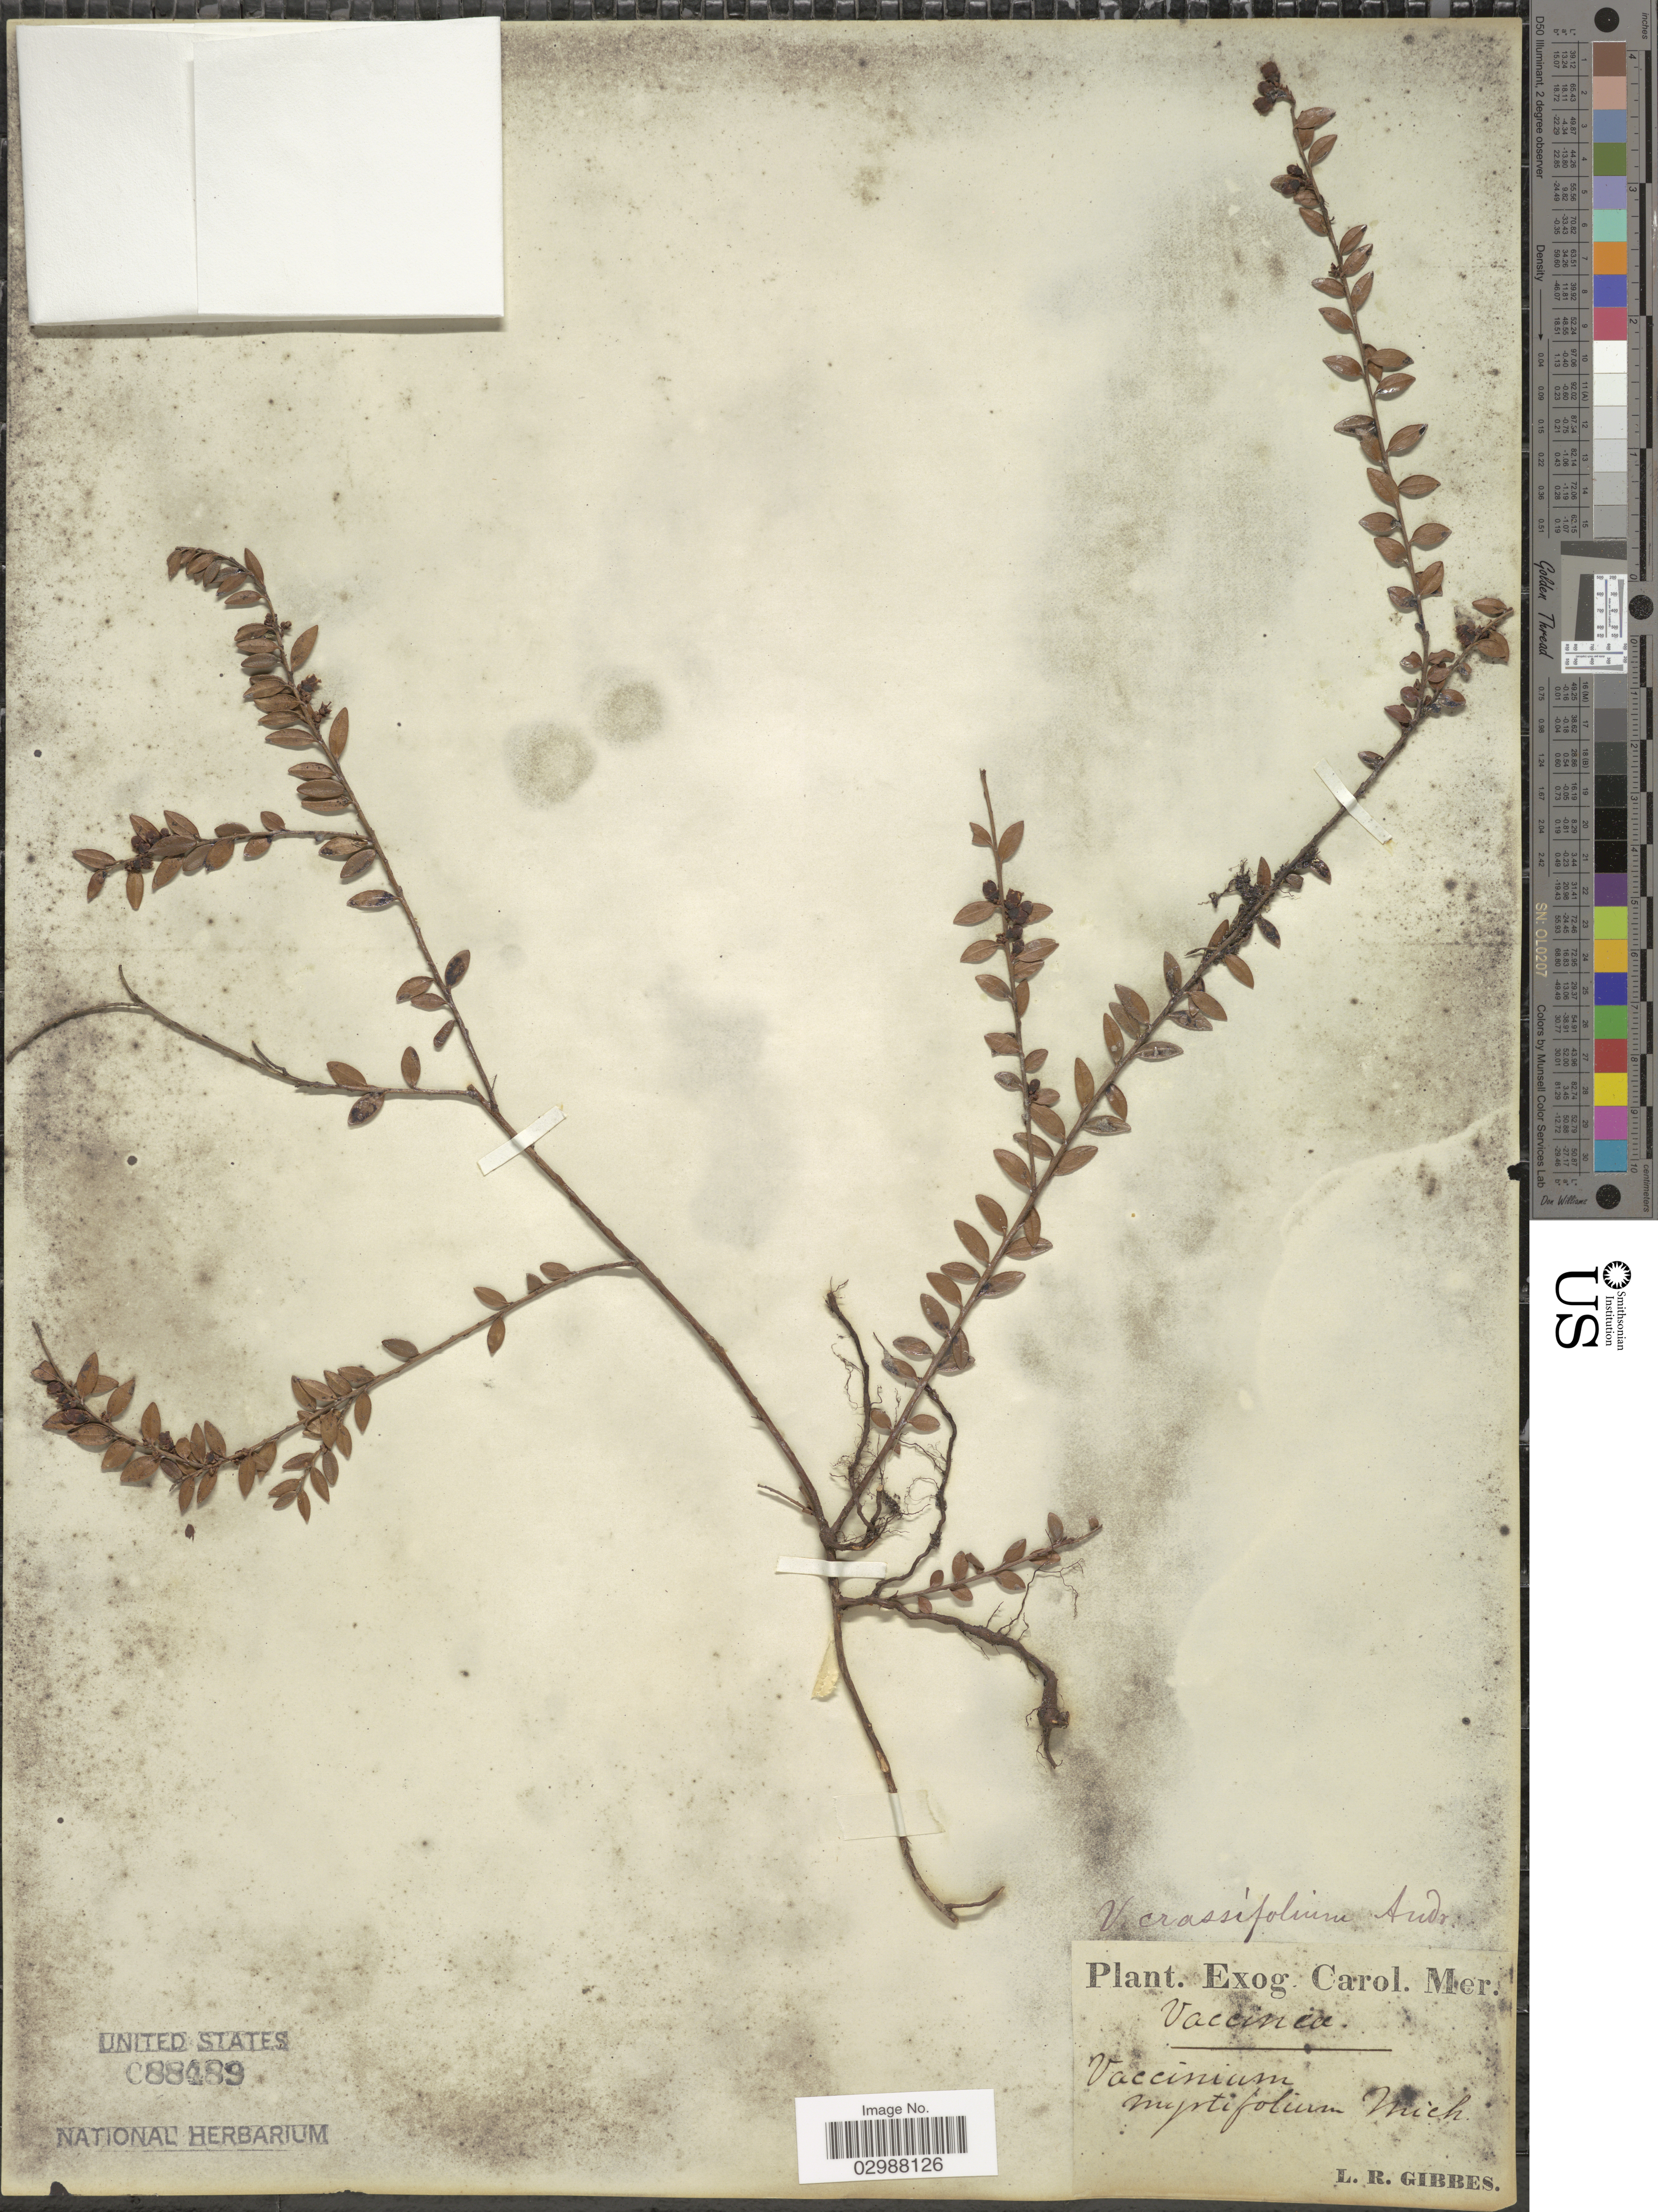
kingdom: Plantae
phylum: Tracheophyta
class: Magnoliopsida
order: Ericales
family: Ericaceae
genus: Vaccinium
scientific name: Vaccinium crassifolium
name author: Andrews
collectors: L. Gibbes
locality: Exog. Carol. Mer. [unsure placement]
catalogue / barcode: US 88489